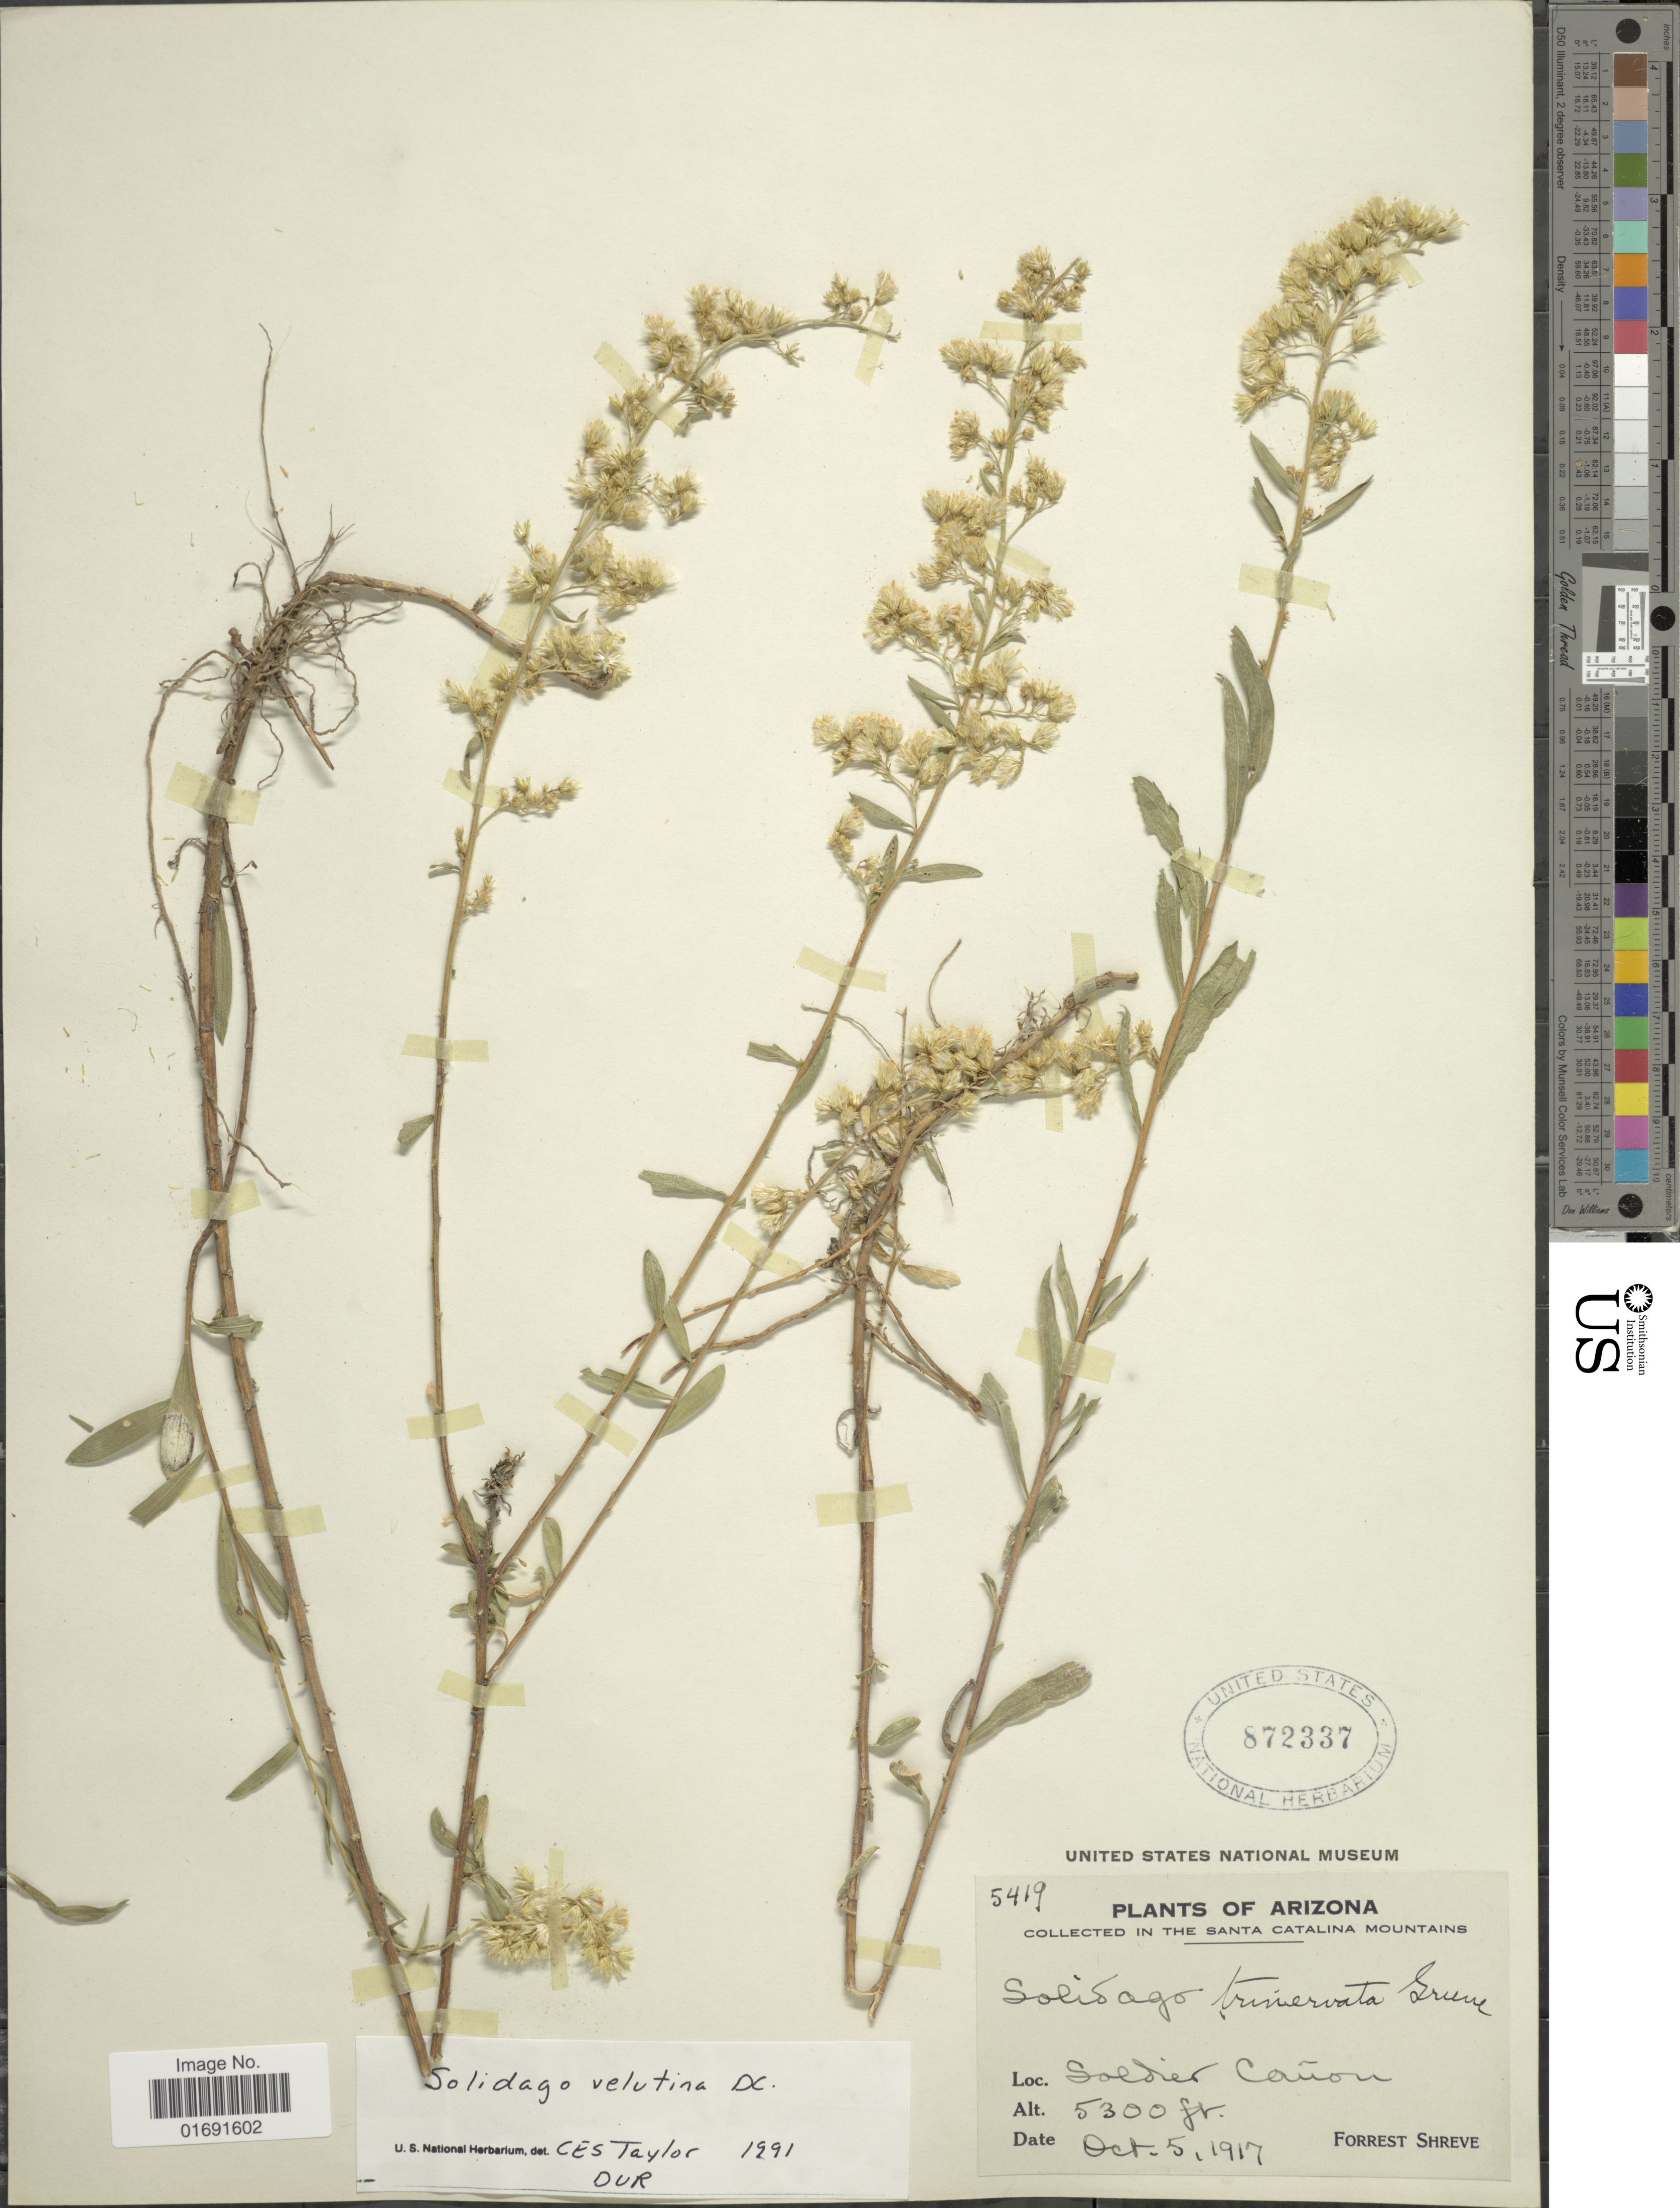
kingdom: Plantae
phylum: Tracheophyta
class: Magnoliopsida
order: Asterales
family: Asteraceae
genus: Solidago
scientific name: Solidago velutina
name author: DC.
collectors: F. Shreve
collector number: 5419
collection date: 1917-10-05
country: United States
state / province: Arizona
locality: Santa Catalina Mountains, Soldier Canon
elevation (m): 1615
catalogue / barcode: US 872337